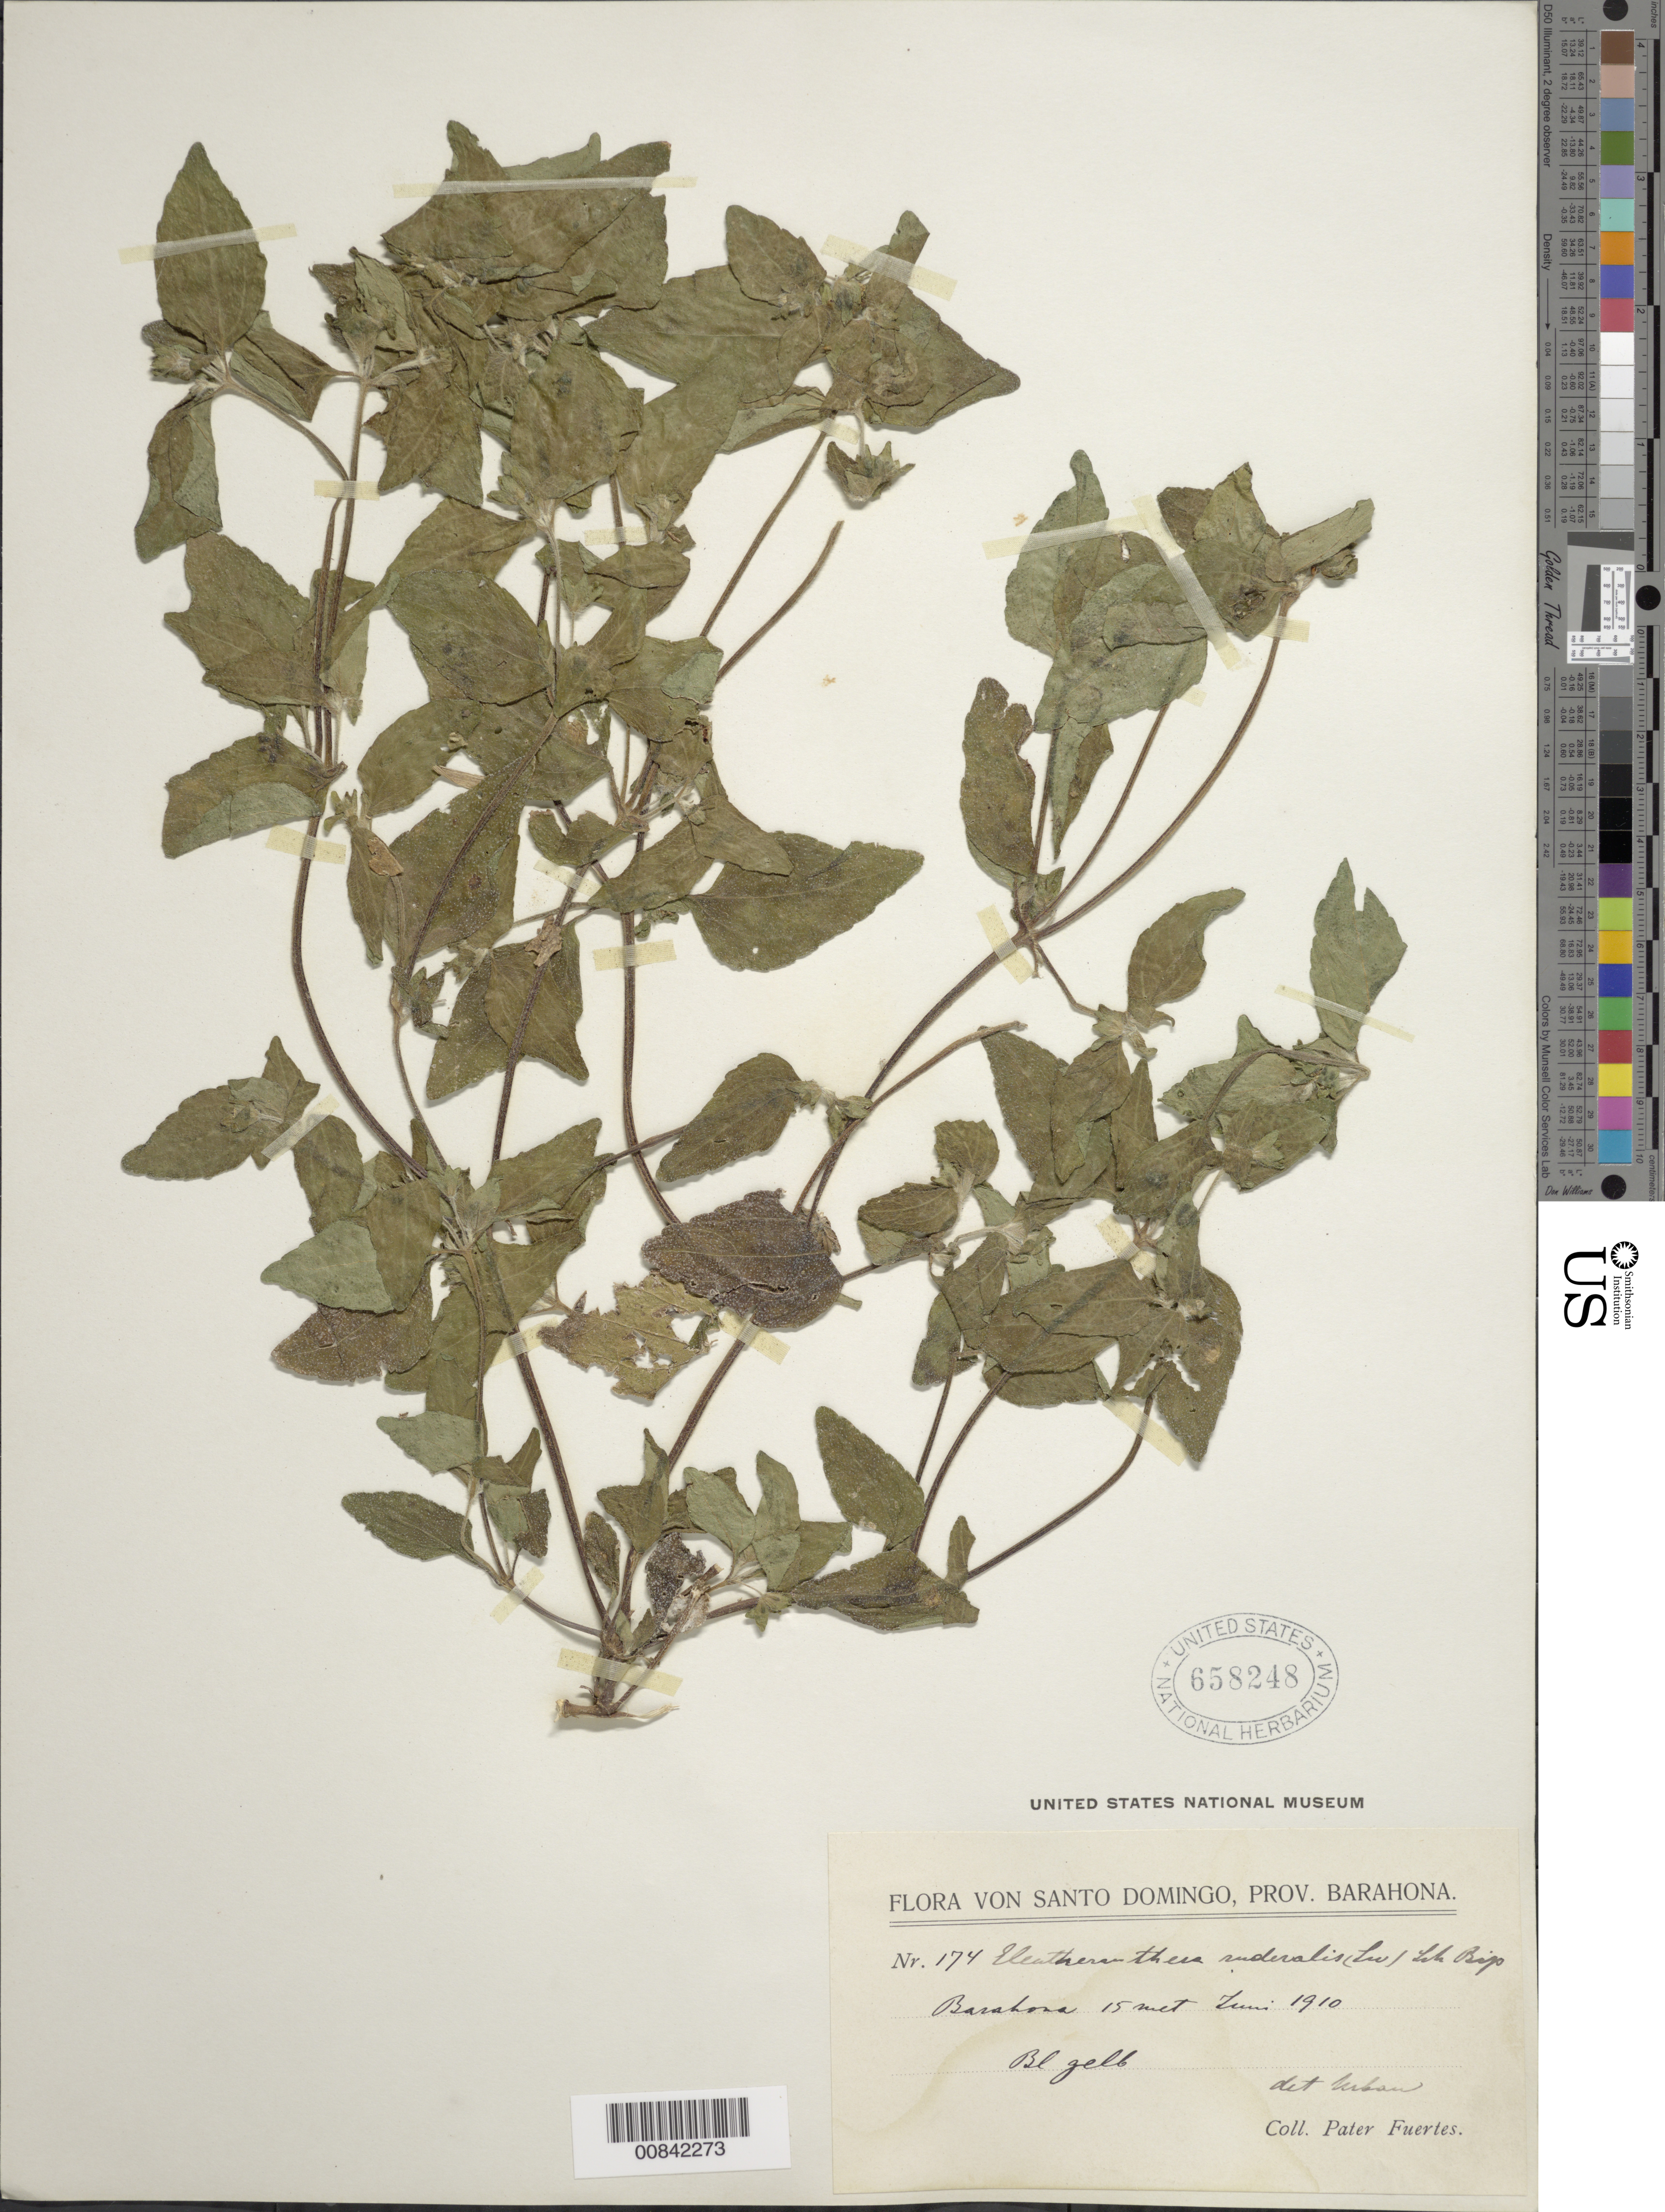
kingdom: Plantae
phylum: Tracheophyta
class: Magnoliopsida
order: Asterales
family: Asteraceae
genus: Eleutheranthera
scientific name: Eleutheranthera ruderalis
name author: (Sw.) Sch. Bip.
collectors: M. D. Fuertes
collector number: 174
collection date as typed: Jun 1910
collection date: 1910-06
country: Dominican Republic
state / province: Barahona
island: Hispaniola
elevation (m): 15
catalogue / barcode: US 658248